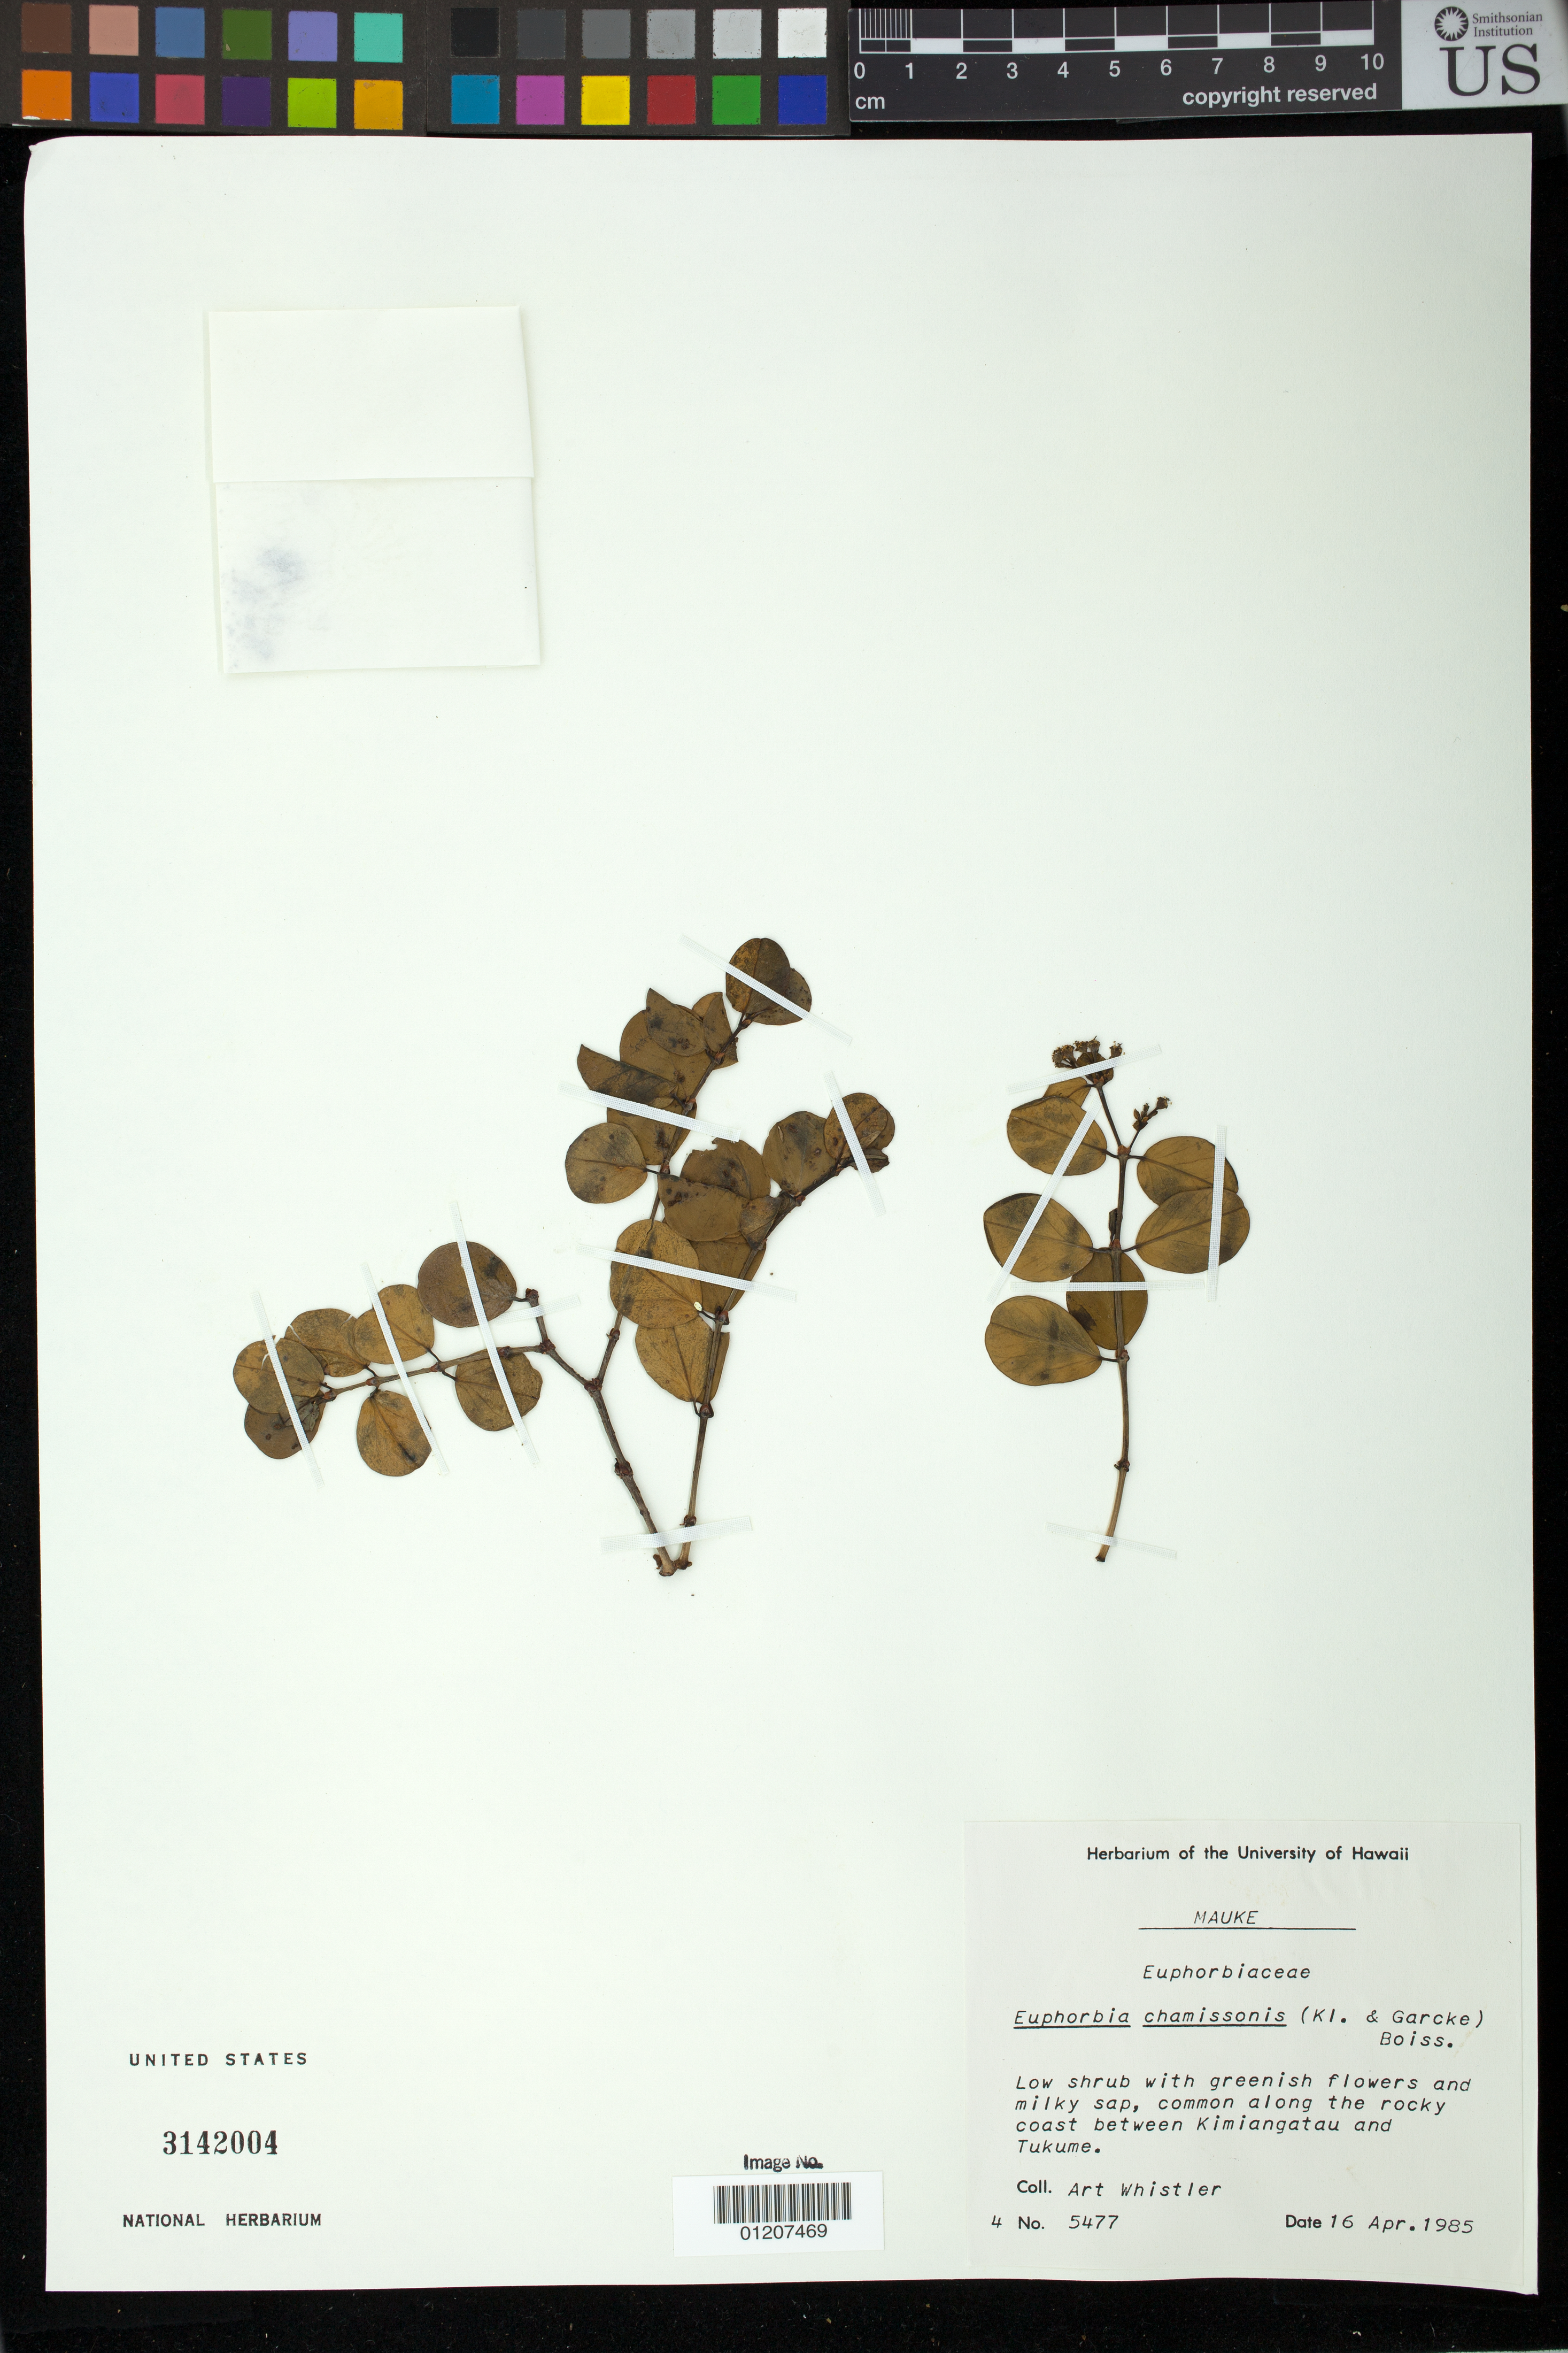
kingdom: Plantae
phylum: Tracheophyta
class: Magnoliopsida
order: Malpighiales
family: Euphorbiaceae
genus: Euphorbia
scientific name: Euphorbia chamissonis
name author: (Klotzsch ex Klotzsch & Garcke) Boiss.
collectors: A. Whistler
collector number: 5477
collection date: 1985-04-16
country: Cook Islands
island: Mauke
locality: Along the rocky coast between Kimiangatau and Tukume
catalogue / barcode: US 3142004